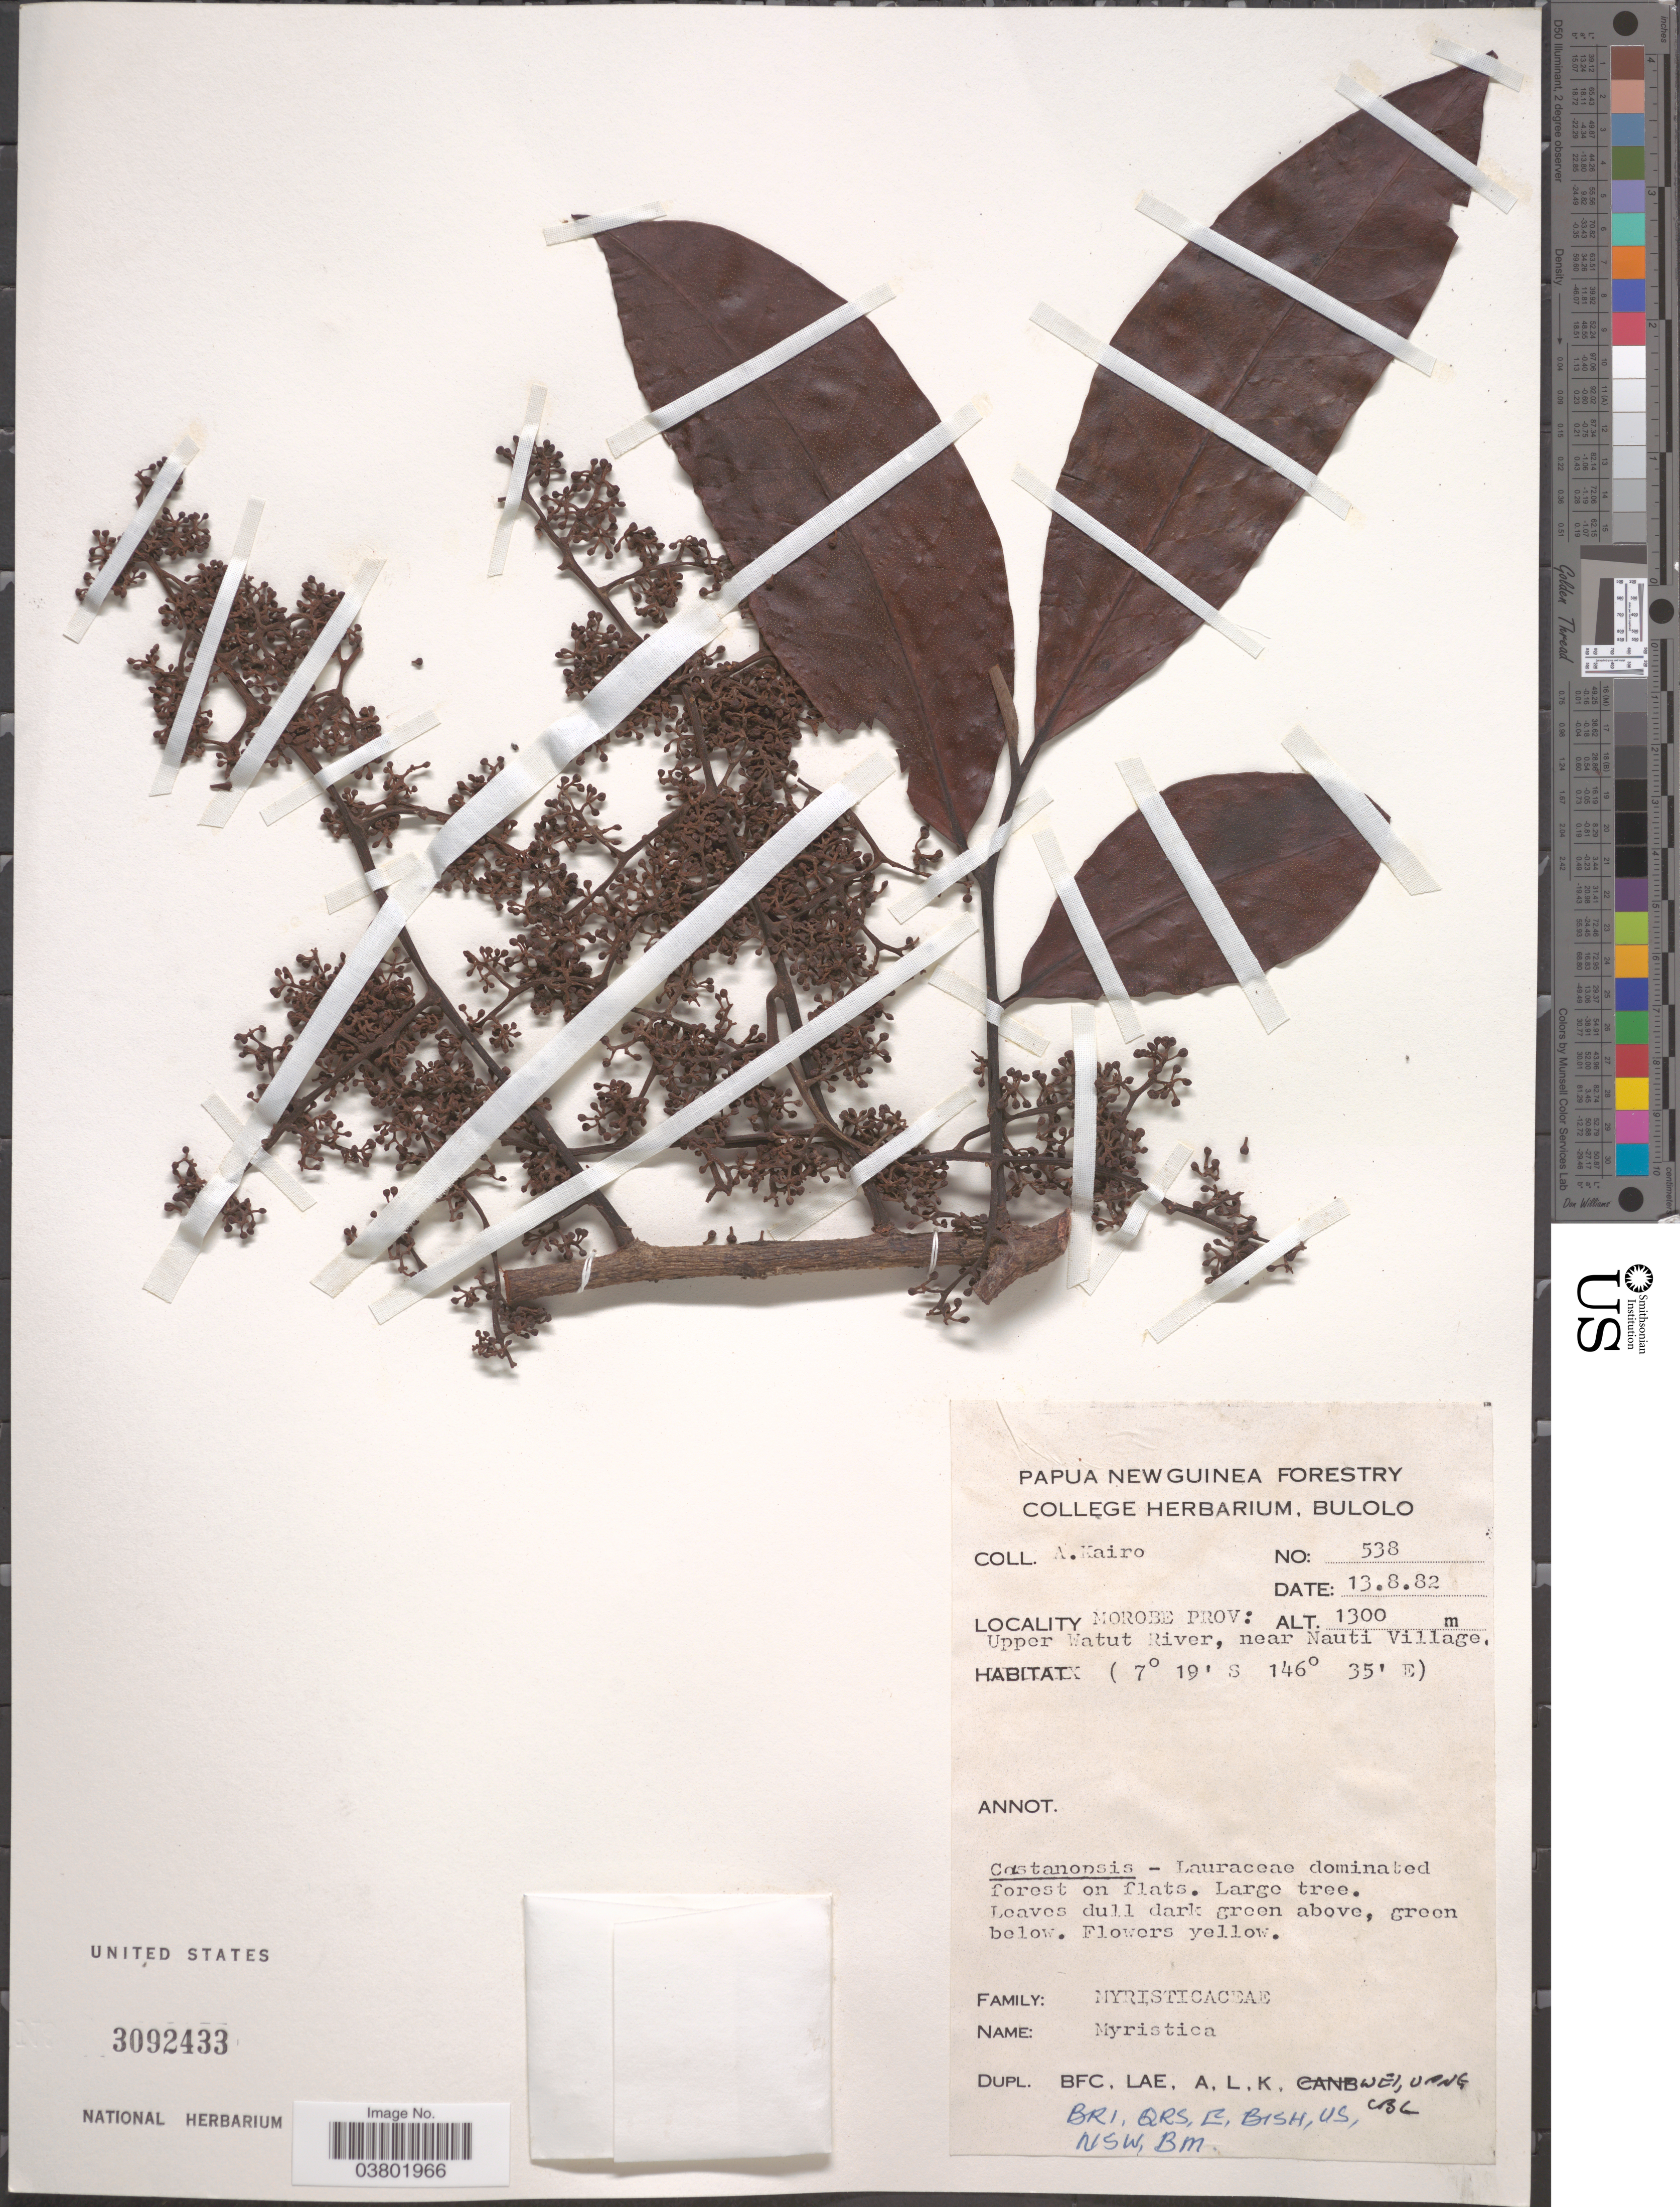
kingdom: Plantae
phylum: Tracheophyta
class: Magnoliopsida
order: Magnoliales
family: Myristicaceae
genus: Myristica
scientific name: Myristica sp.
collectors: A. Kairo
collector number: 538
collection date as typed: Transcribed d/m/y: 13/8/82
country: Papua New Guinea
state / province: Morobe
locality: Upper Watut River, near Nauti Village.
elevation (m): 1300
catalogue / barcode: US 3092433